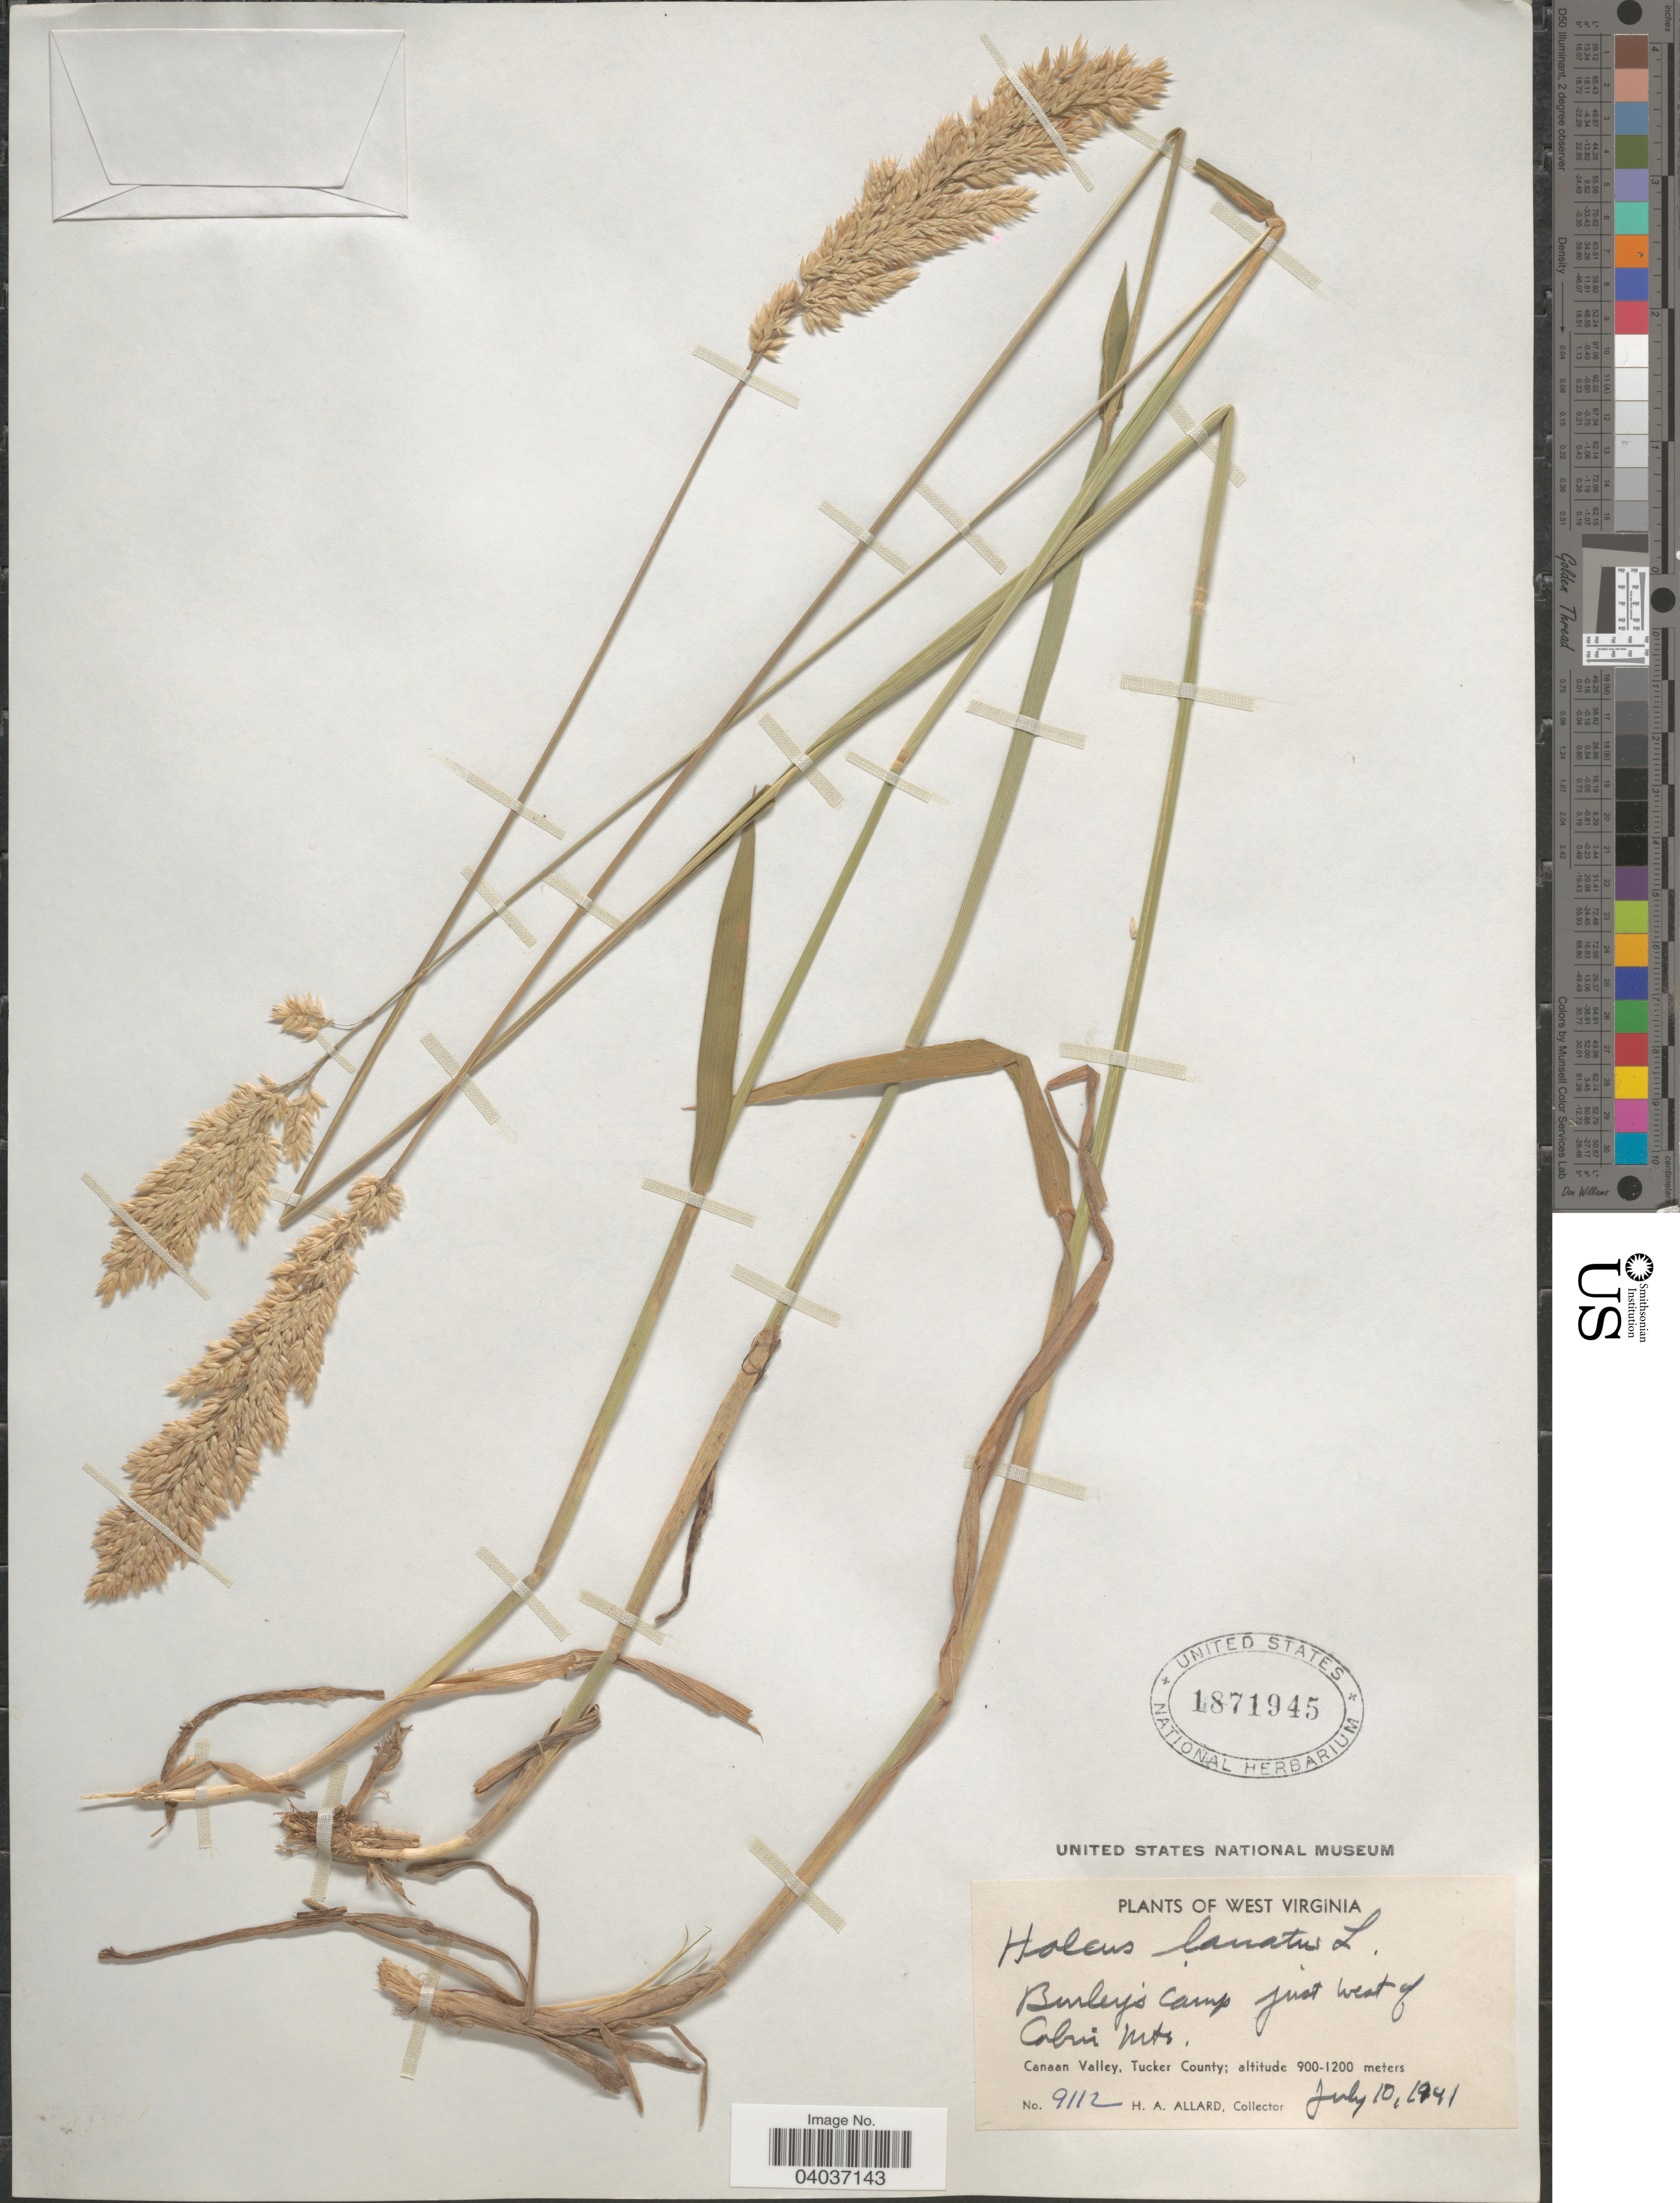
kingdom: Plantae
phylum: Tracheophyta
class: Liliopsida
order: Poales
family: Poaceae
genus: Holcus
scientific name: Holcus lanatus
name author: L.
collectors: H. A. Allard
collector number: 9112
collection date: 1941-07-10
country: United States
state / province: West Virginia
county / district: Tucker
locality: Burley's Camp just west of Cabin Mts. Canaan Valley, Tucker County.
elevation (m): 900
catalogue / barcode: US 1871945